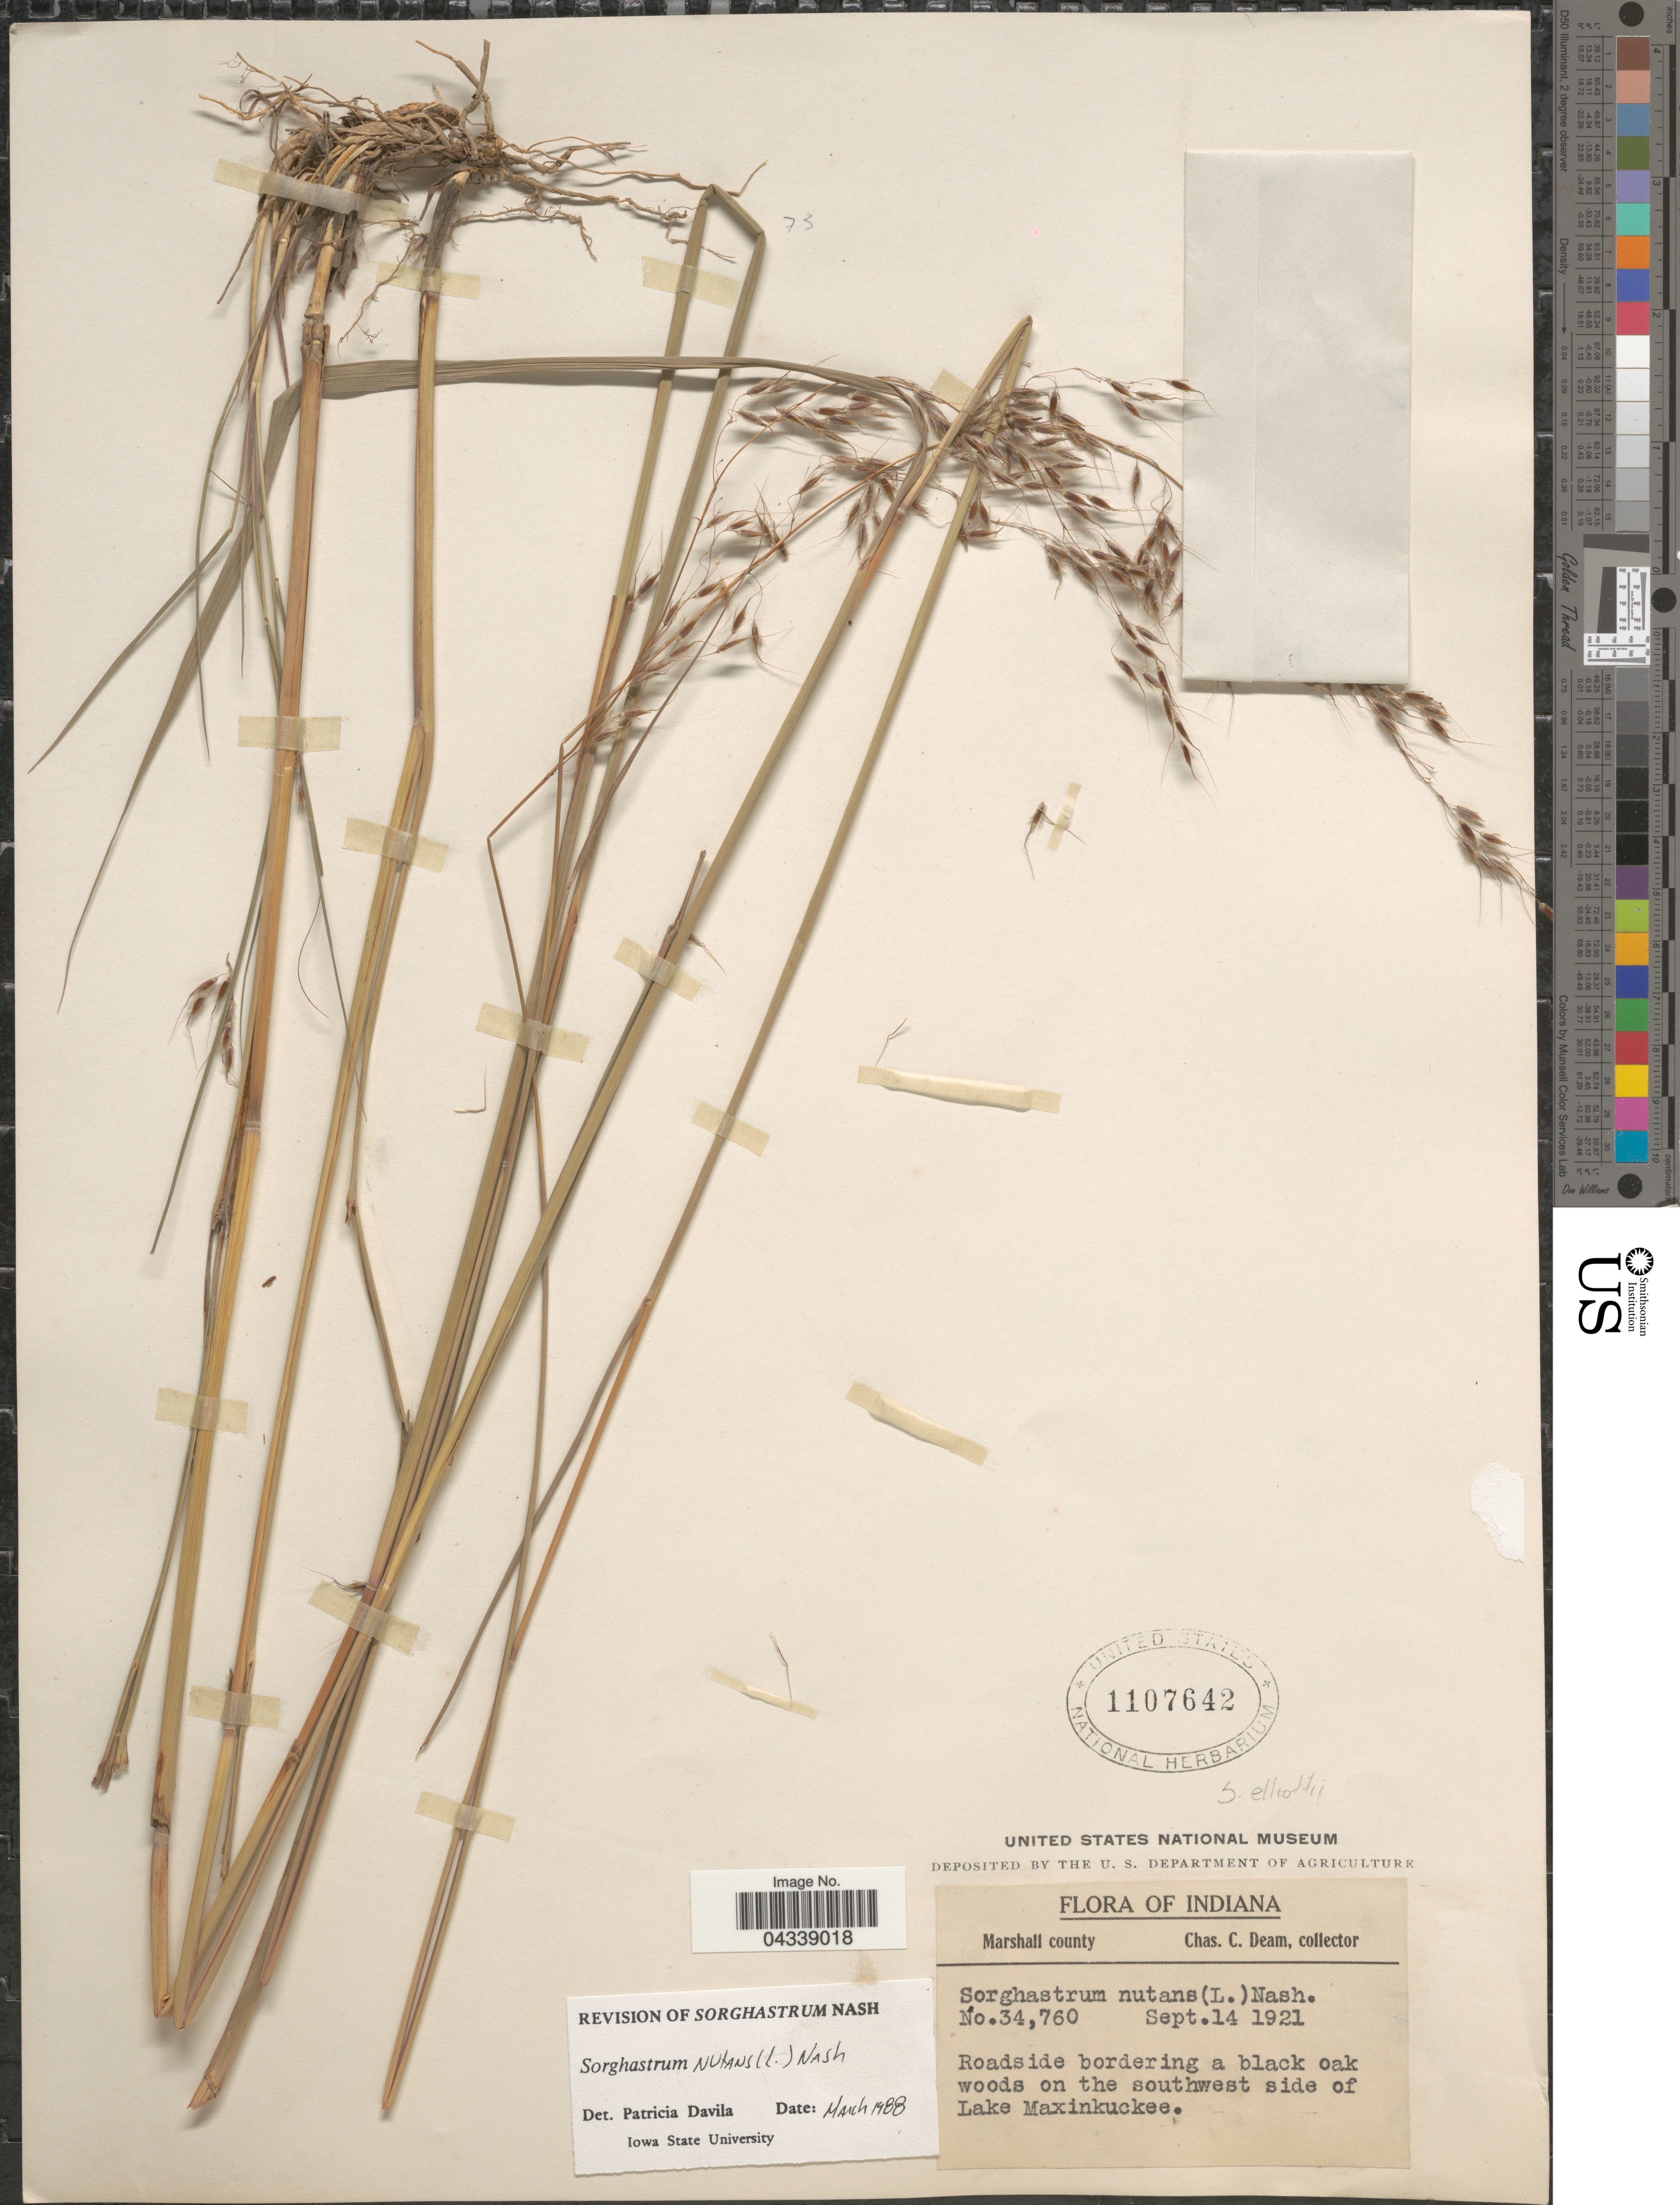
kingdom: Plantae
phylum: Tracheophyta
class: Liliopsida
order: Poales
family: Poaceae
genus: Sorghastrum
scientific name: Sorghastrum nutans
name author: (L.) Nash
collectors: C. C. Deam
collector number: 34760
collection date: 1921-09-14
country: United States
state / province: Indiana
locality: Marshall county. Roadside bordering a black oak woods on the southwest side of Lake Maxinkuckee.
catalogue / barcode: US 1107642